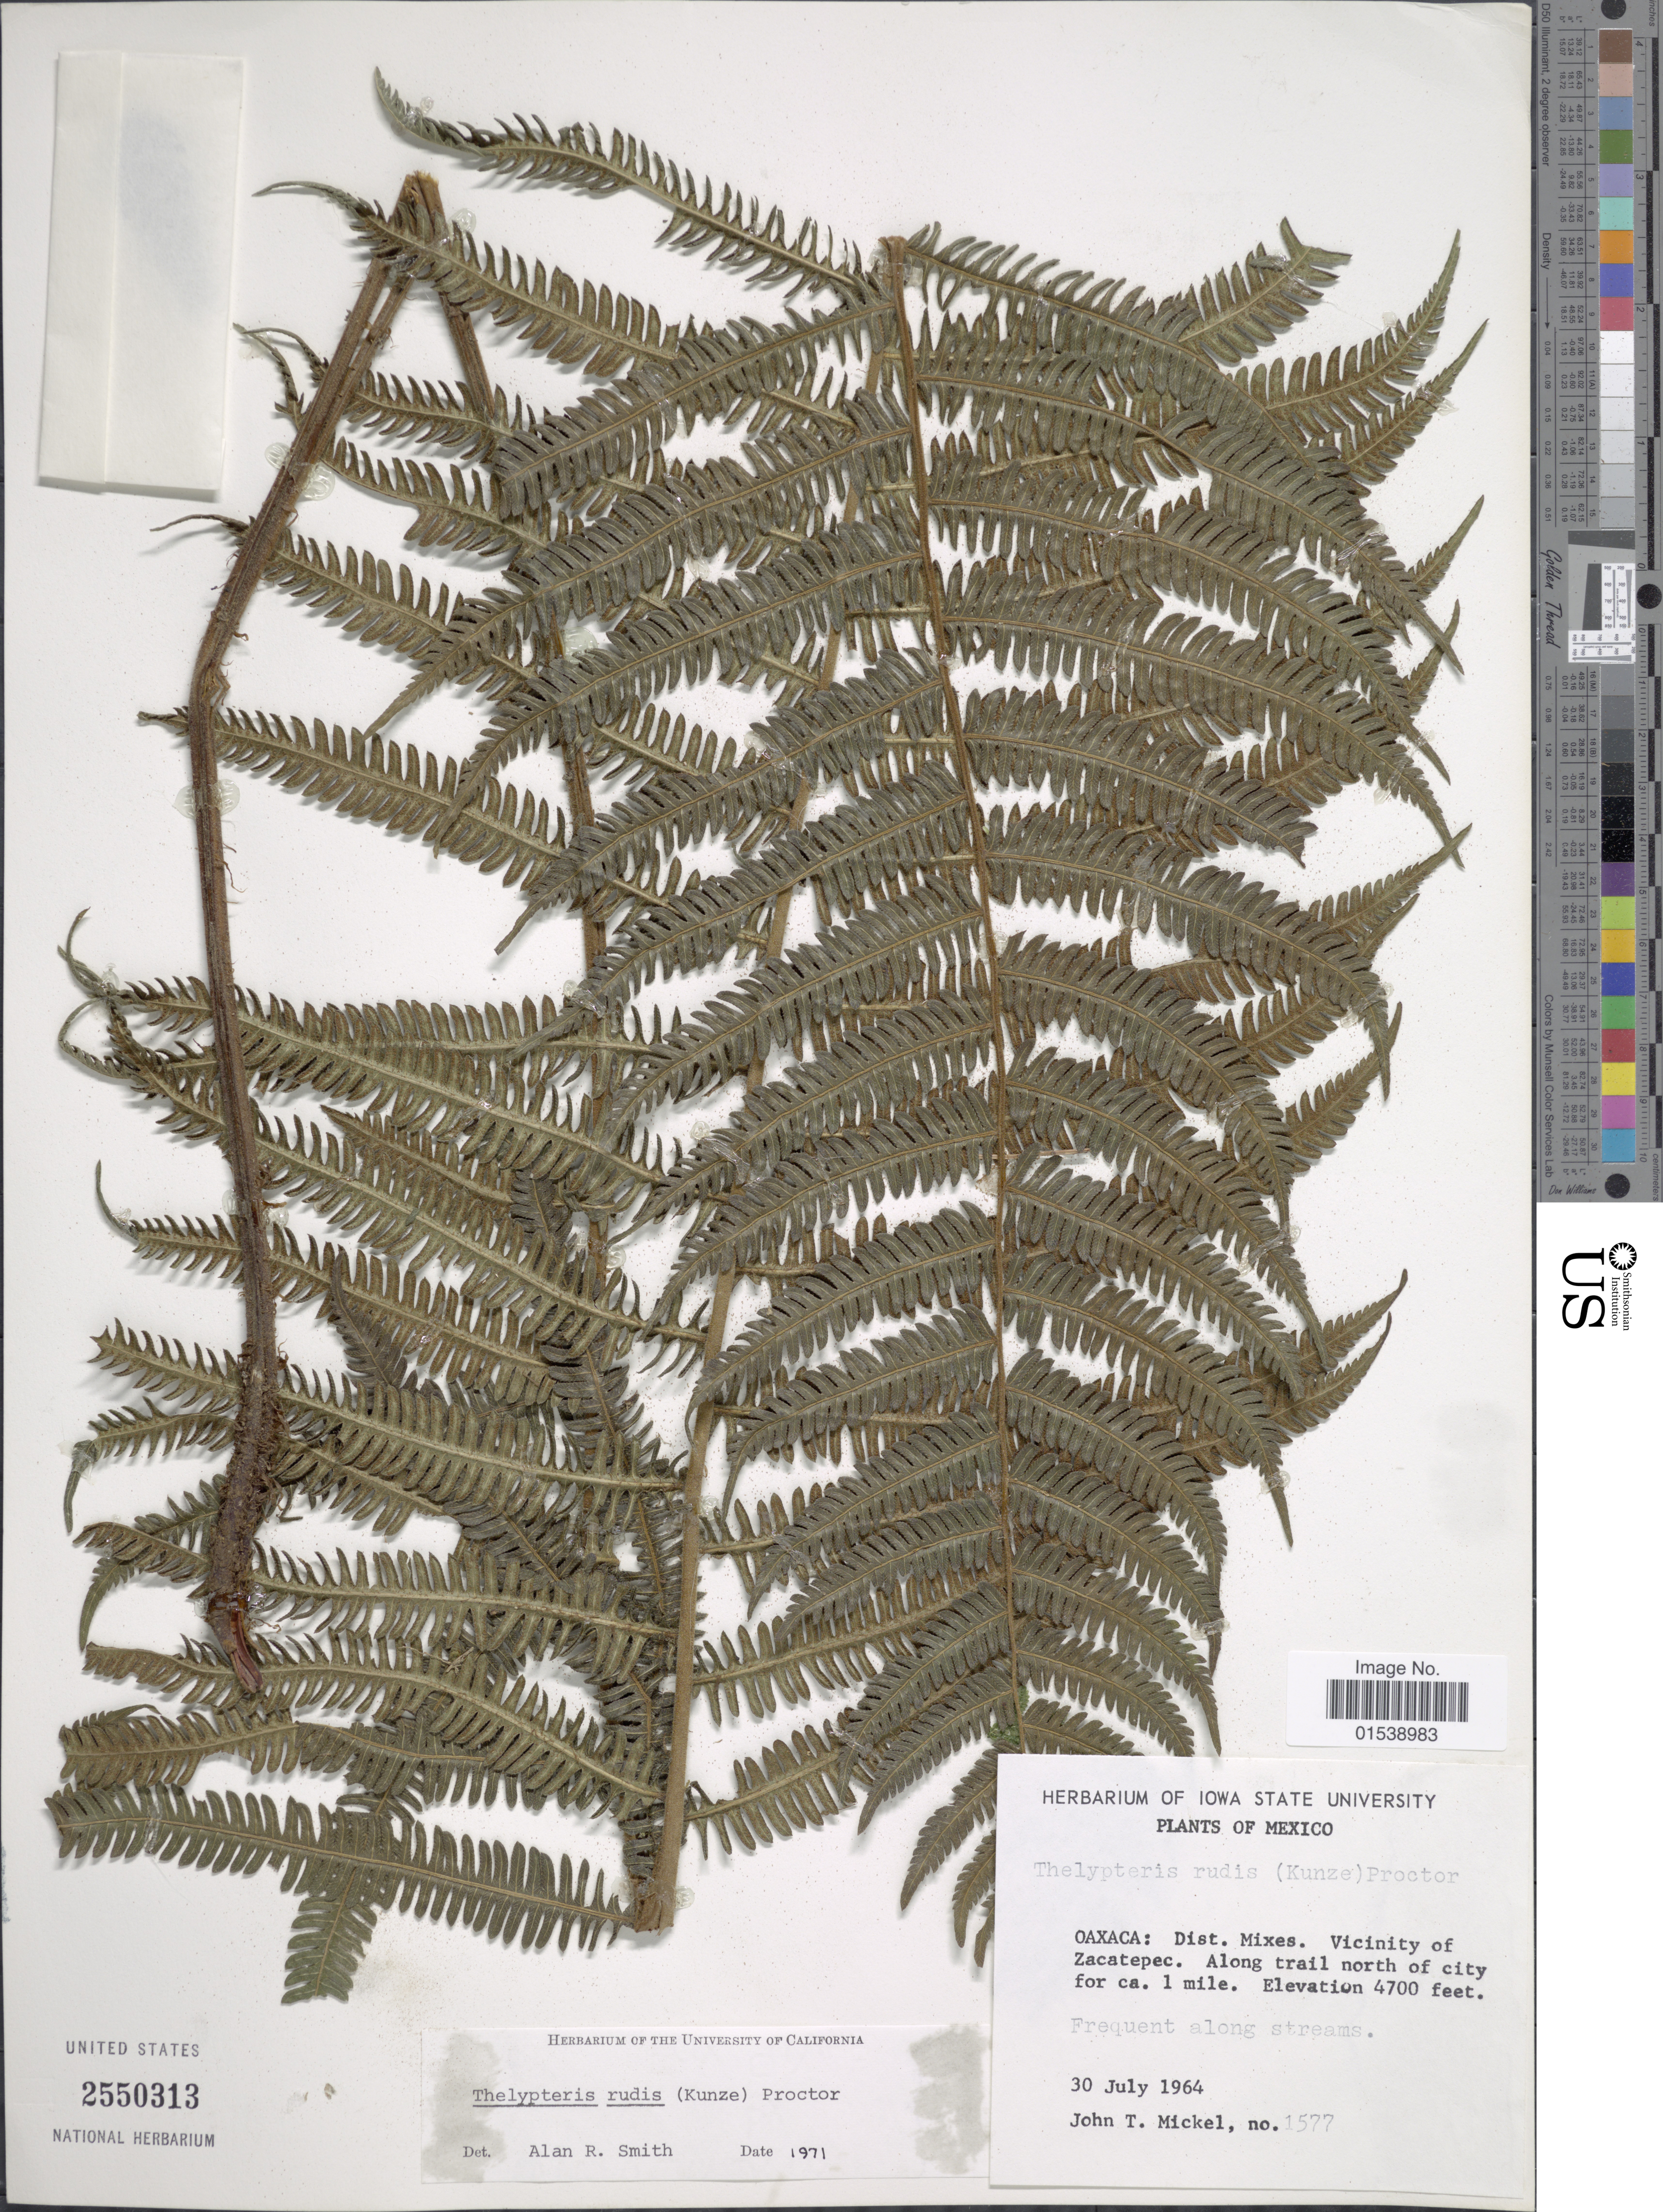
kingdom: Plantae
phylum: Tracheophyta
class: Polypodiopsida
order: Polypodiales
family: Thelypteridaceae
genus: Amauropelta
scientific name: Amauropelta rudis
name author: (Kunze) Pic. Serm.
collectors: J. T. Mickel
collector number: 1577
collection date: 1964-07-30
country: Mexico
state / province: Oaxaca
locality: Oaxaca: Dist. Mixes. Vicinity of Zacatepec, along trail north of city for ca. 1 mile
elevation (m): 1433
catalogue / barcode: US 2550313